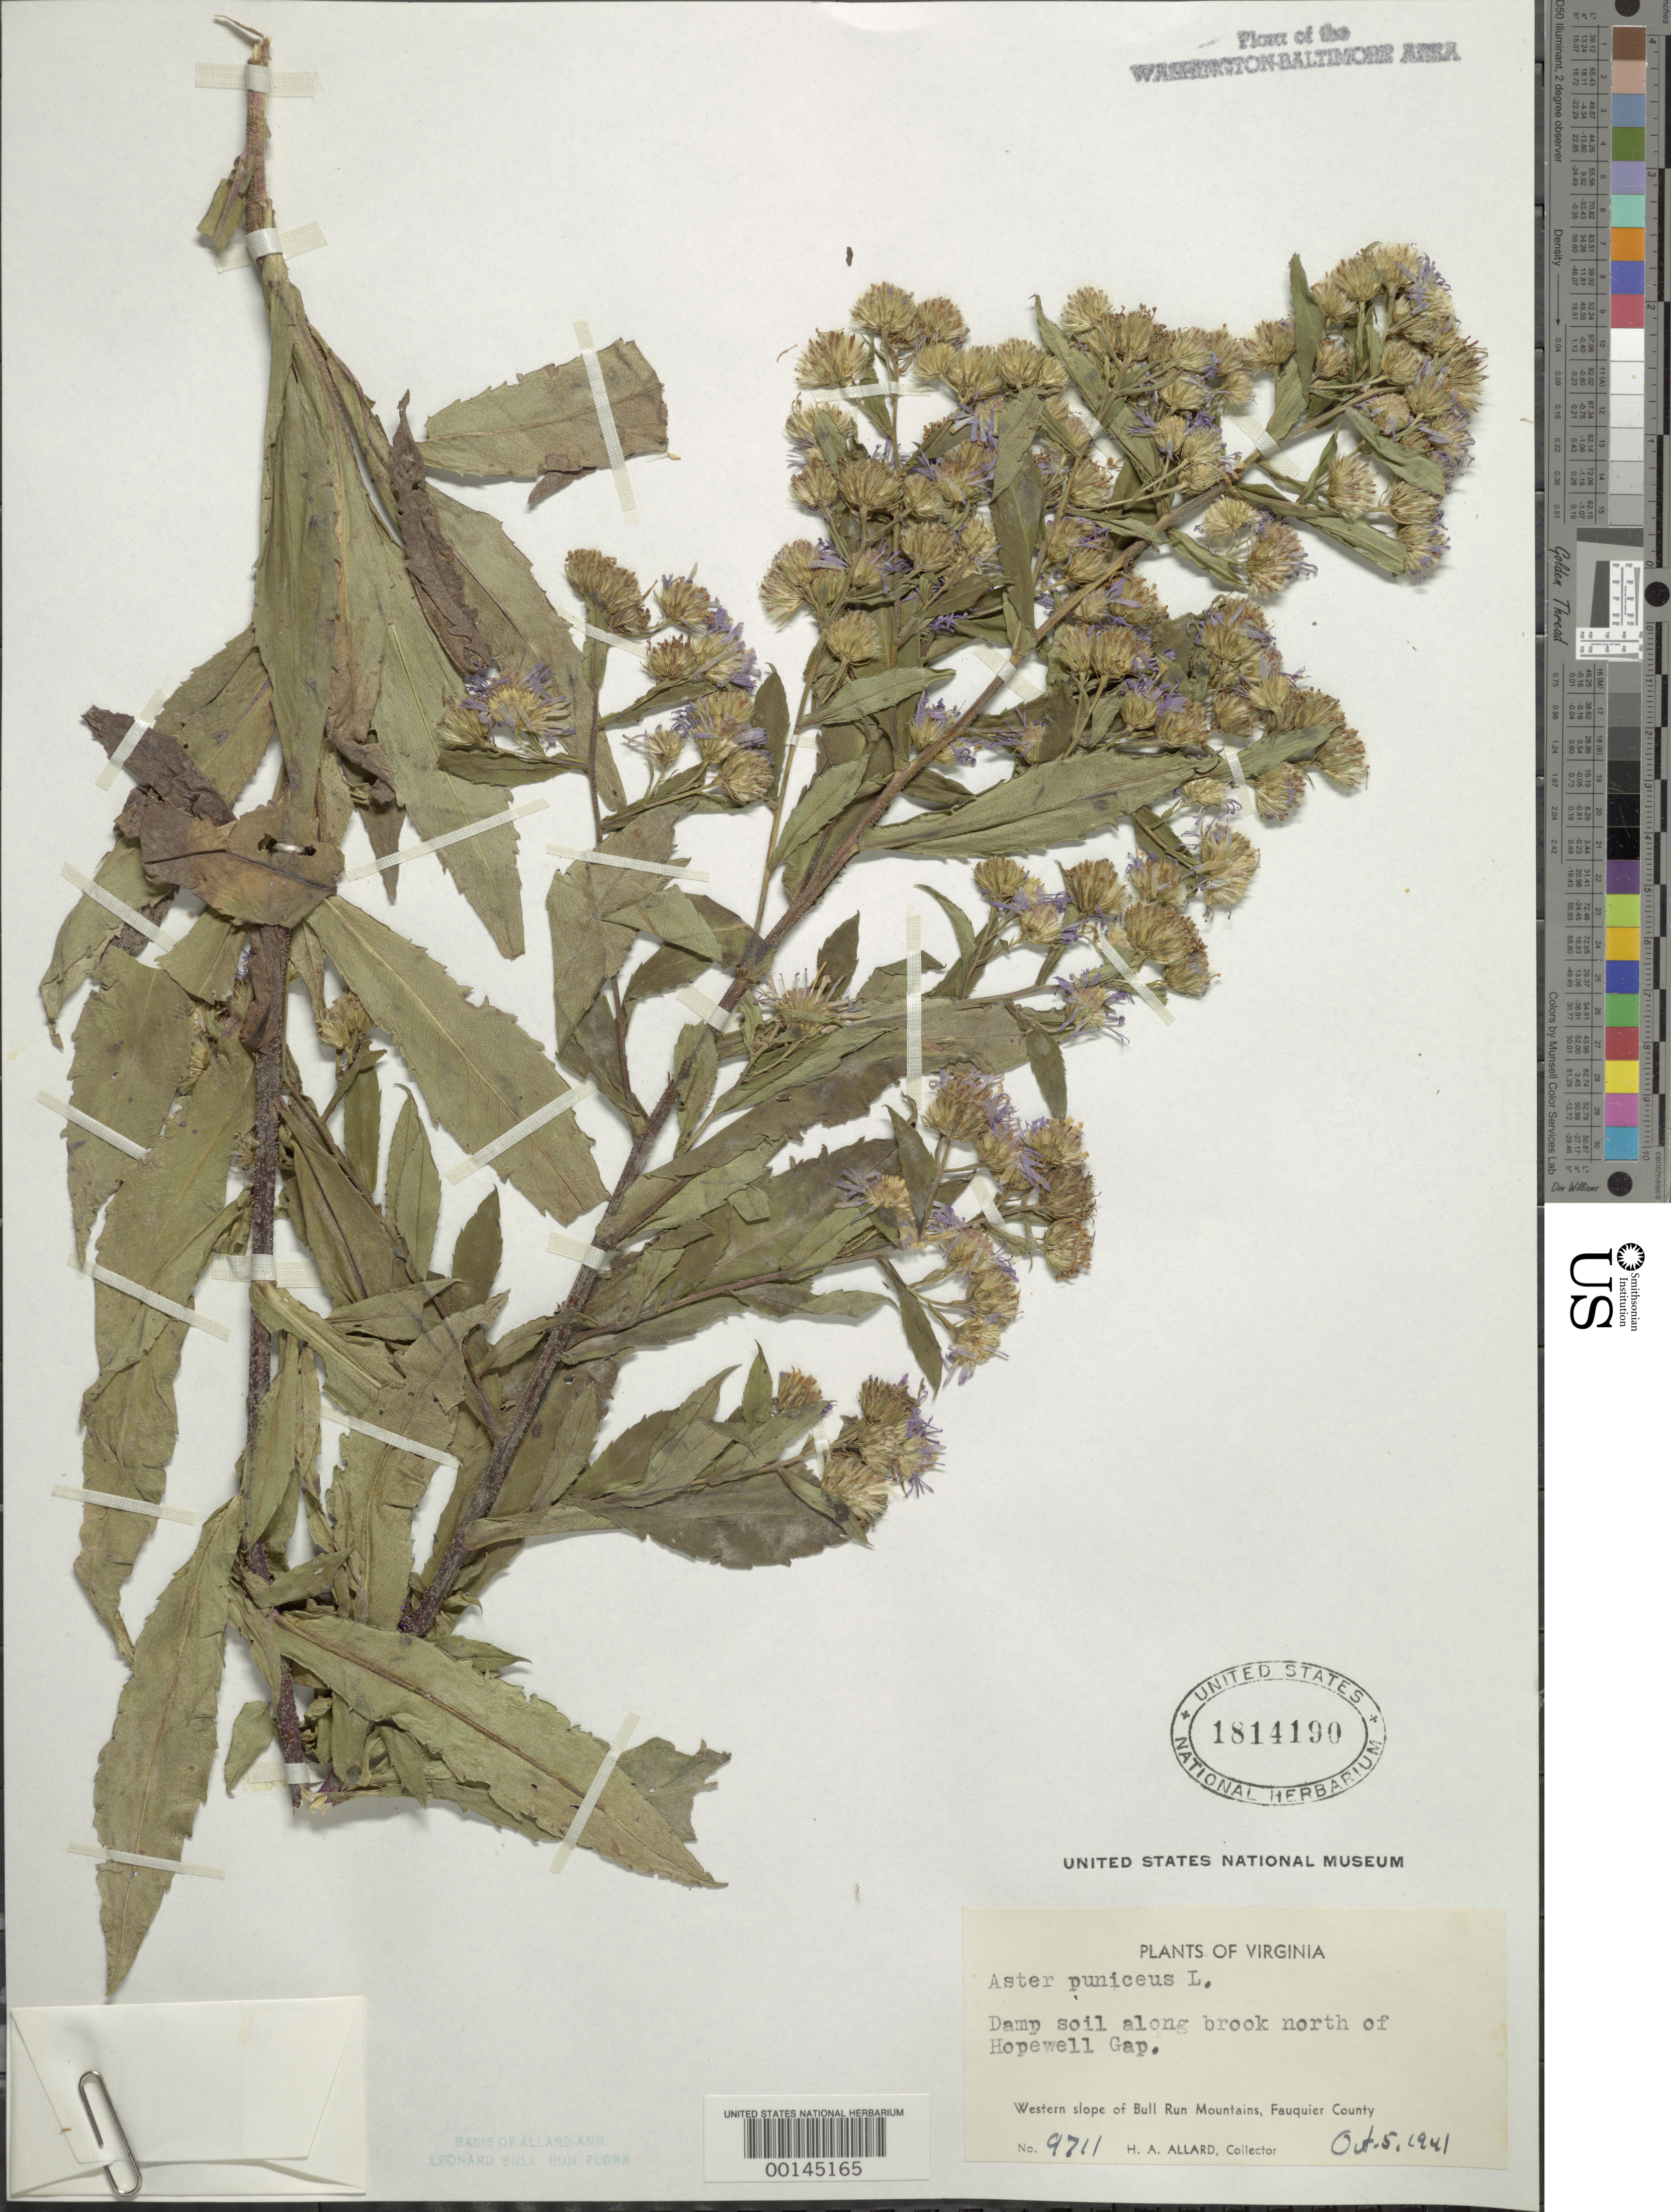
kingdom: Plantae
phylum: Tracheophyta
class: Magnoliopsida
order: Asterales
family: Asteraceae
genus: Symphyotrichum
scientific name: Symphyotrichum puniceum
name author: (L.) Á. Löve & D. Löve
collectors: H. A. Allard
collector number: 9711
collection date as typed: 05 Oct 1941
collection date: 1941-10-05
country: United States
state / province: Virginia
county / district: Fauquier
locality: North of Hopewell Gap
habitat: Damp soil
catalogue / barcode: US 1814190